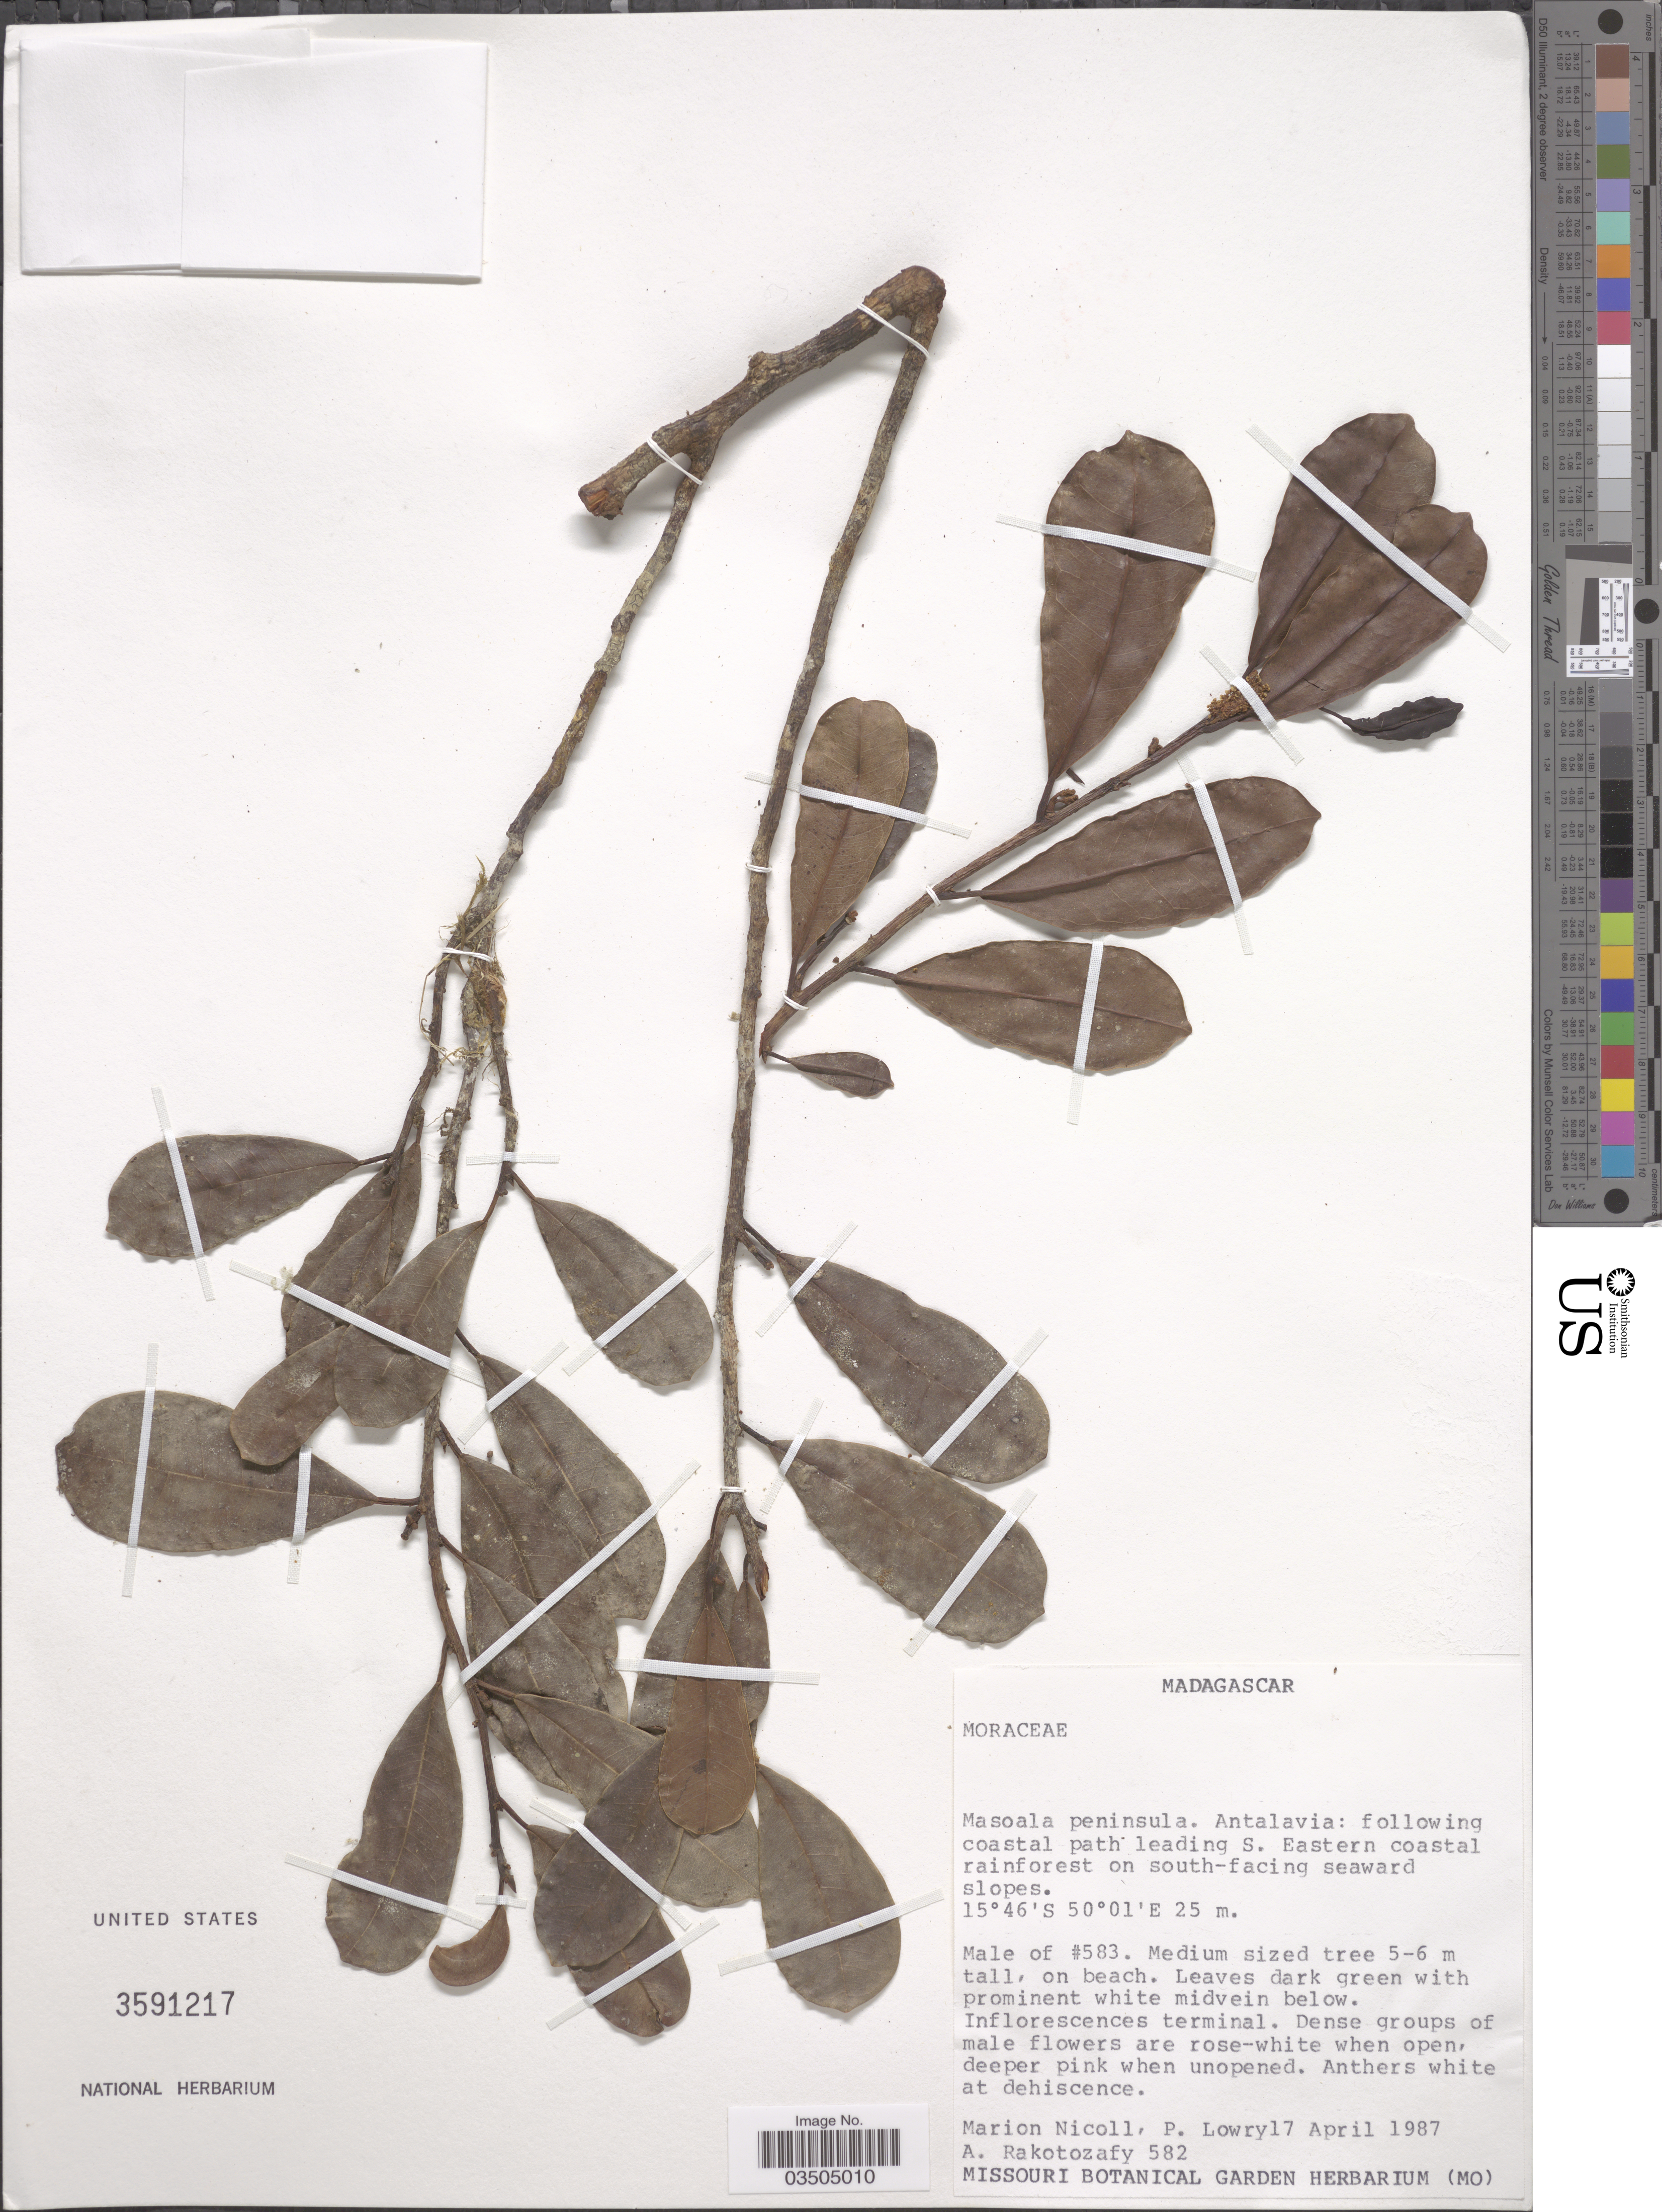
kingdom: Plantae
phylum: Tracheophyta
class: Magnoliopsida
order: Proteales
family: Proteaceae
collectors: M. F. Nicoll, P. Lowry & A. Rakotozafy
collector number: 582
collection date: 1987-04-17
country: Madagascar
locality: Masoala peninsula. Antalavia: following coastal path leading S. Eastern coastal rainforest on south-facing seaward slopes.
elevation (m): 25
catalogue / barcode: US 3591217